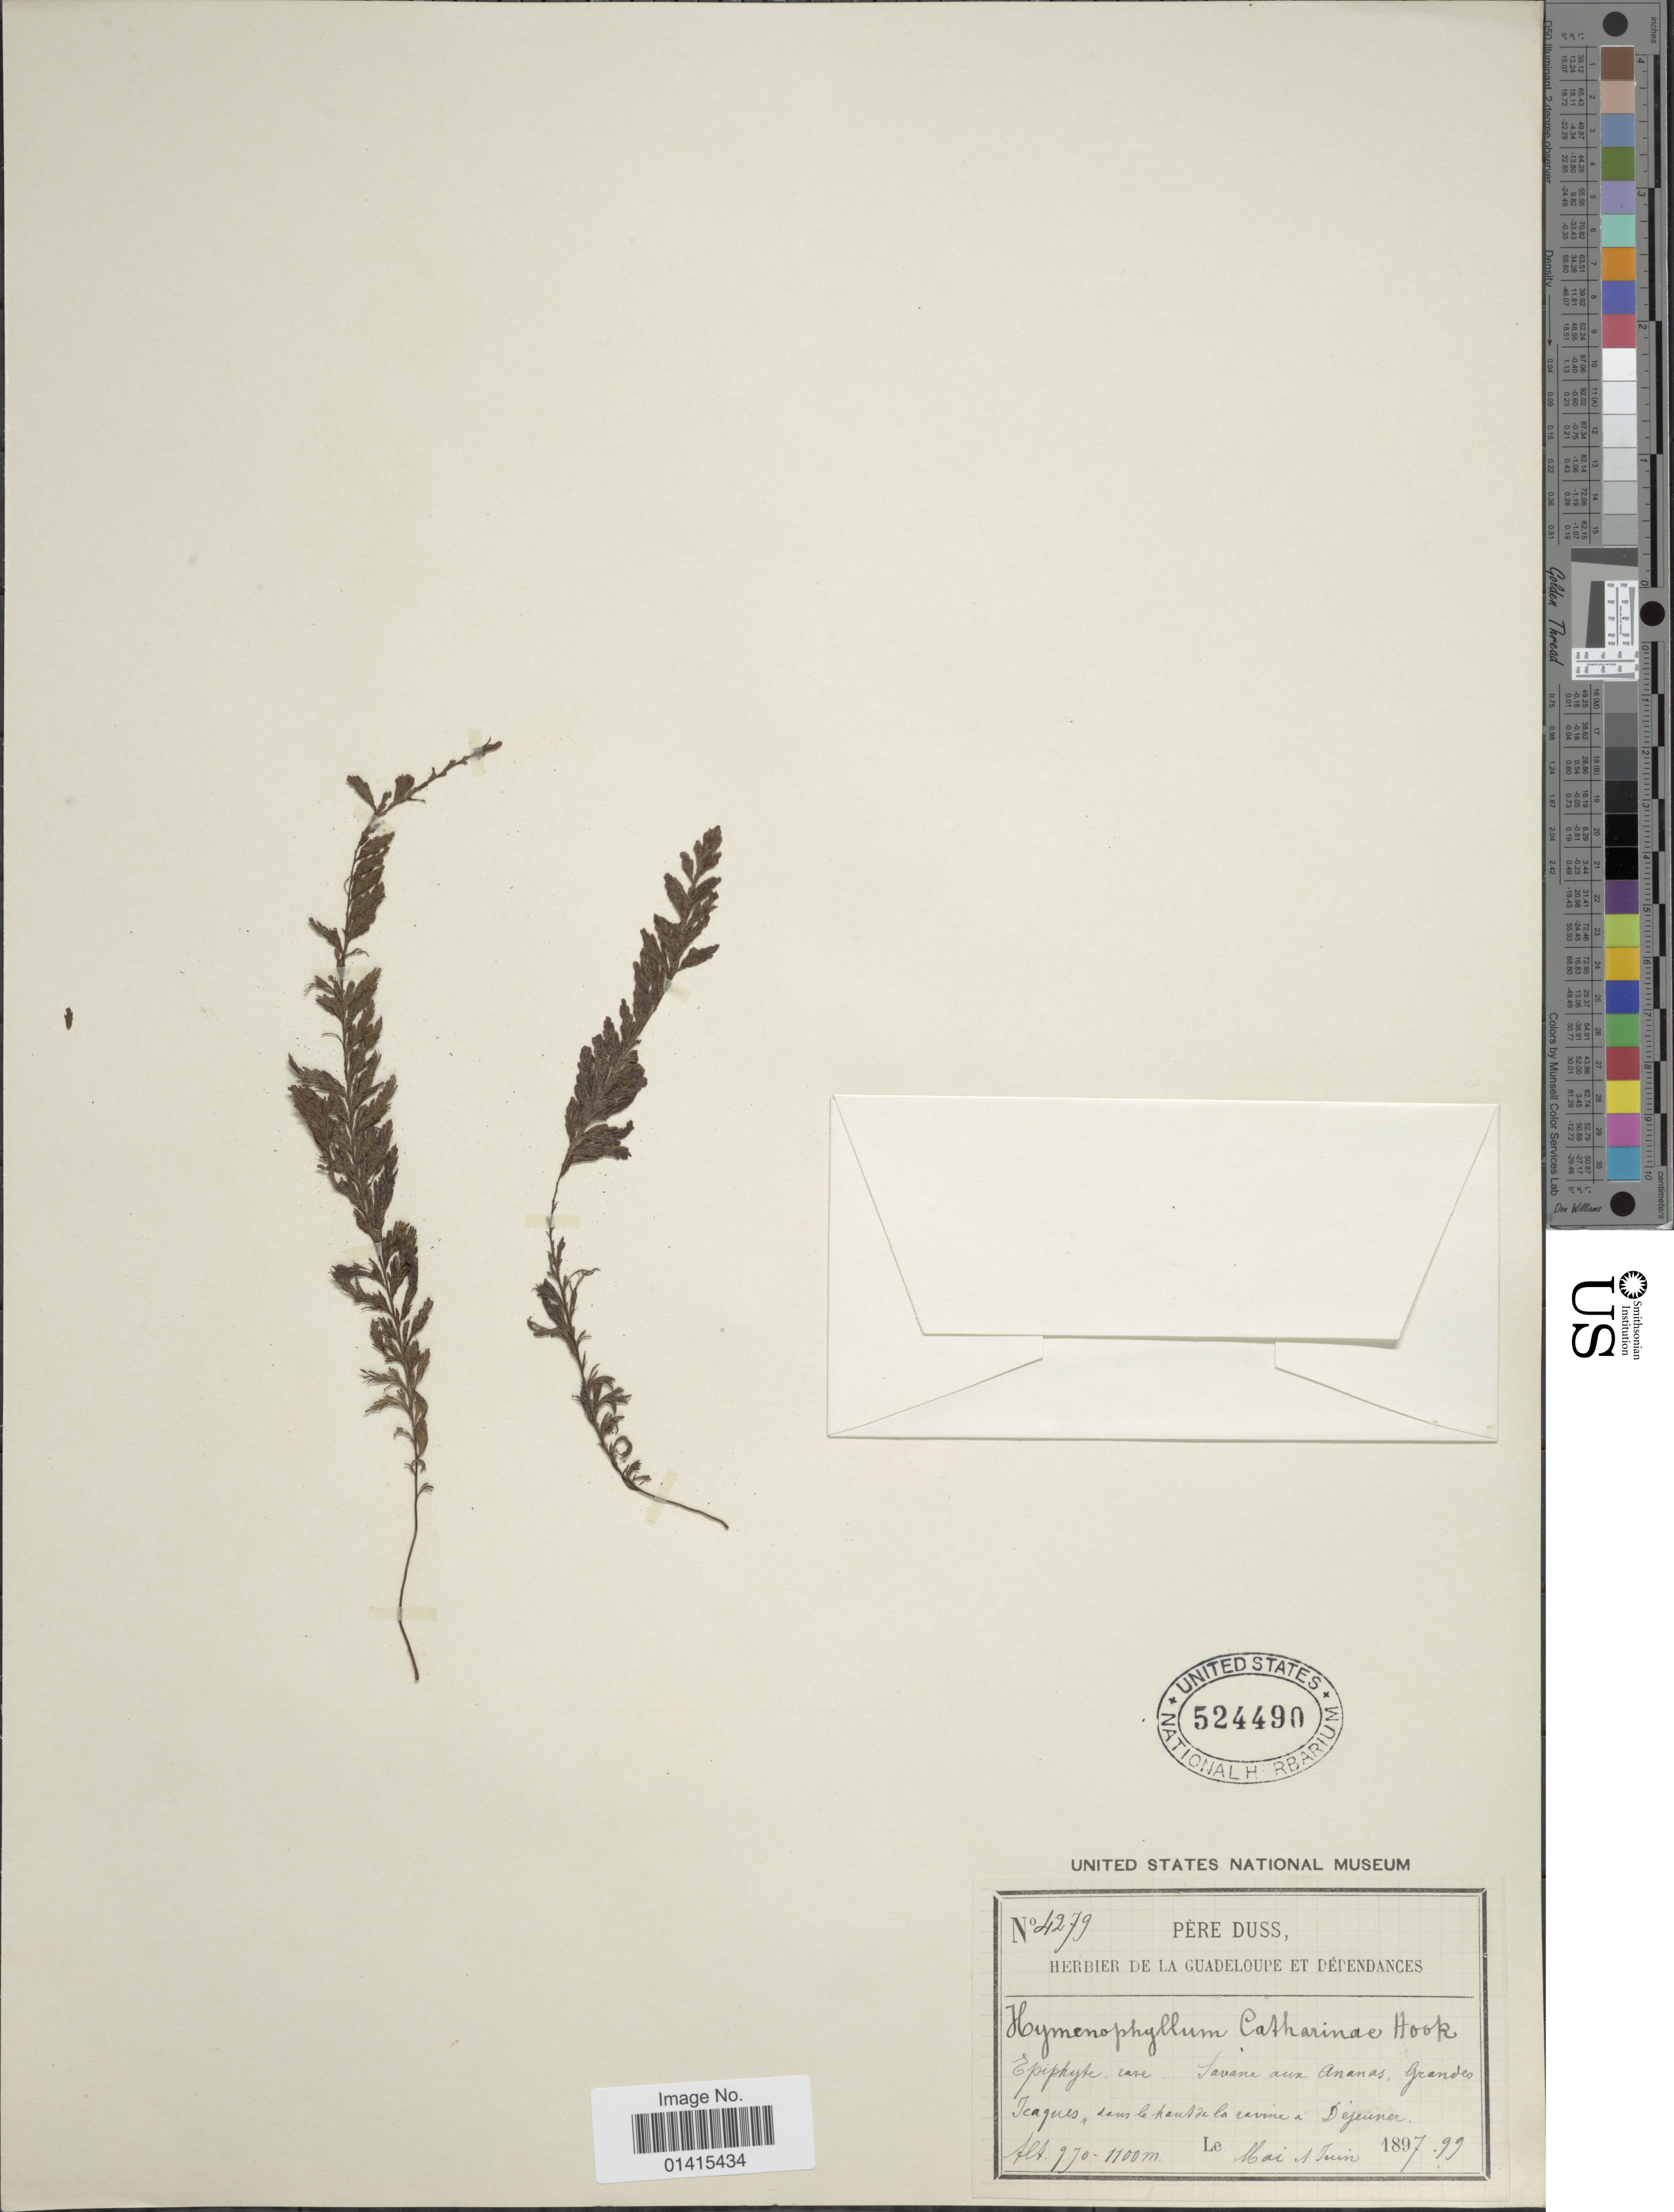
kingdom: Plantae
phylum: Tracheophyta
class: Polypodiopsida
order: Hymenophyllales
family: Hymenophyllaceae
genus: Hymenophyllum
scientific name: Hymenophyllum sericeum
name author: Sw. in Schrad.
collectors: Père Duss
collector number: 4279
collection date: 1897-05/1899-06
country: Guadeloupe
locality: Savane aux Ananas, Grandes Jacques, dans le haut de Ravine a Déjeuner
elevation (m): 970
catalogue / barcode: US 524490